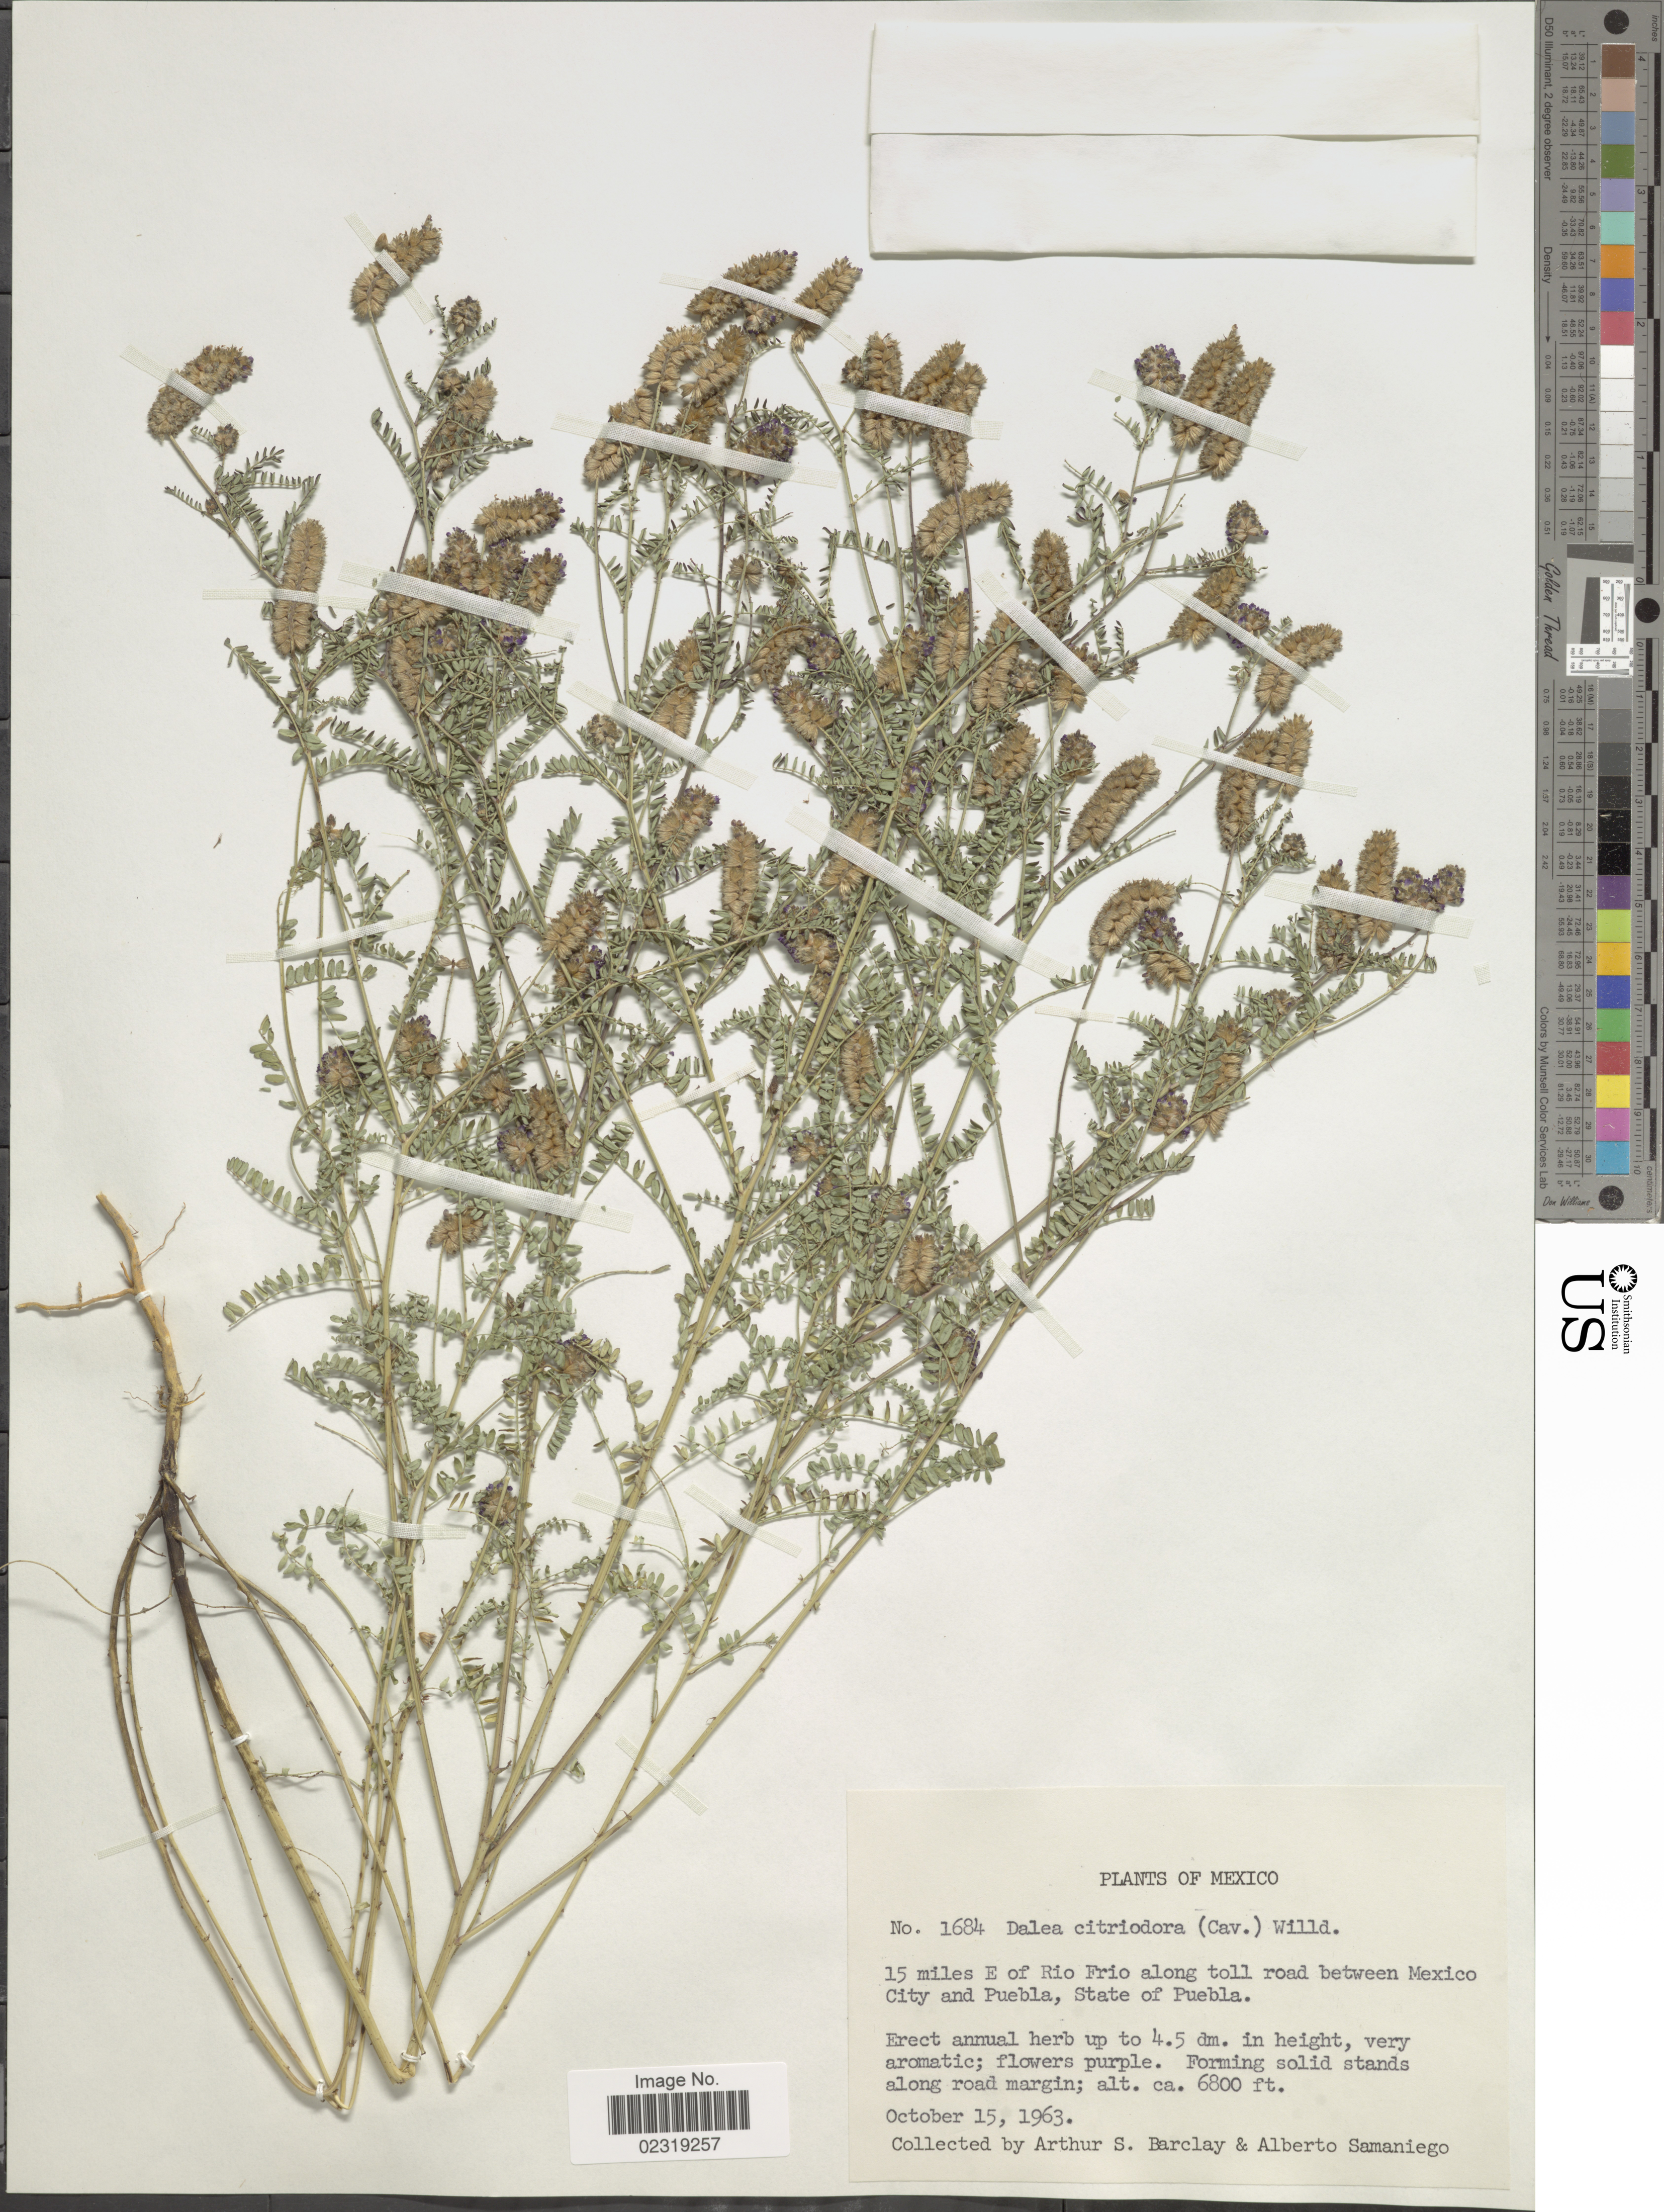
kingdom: Plantae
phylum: Tracheophyta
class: Magnoliopsida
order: Fabales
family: Fabaceae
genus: Dalea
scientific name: Dalea foliolosa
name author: (Aiton) Barneby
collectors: A. S. Barclay & A. Samaniego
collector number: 1684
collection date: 1963-10-15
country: Mexico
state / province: Puebla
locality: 15 miles E of Rio Frio along toll road between Mexico City and Puebla, State of Puebla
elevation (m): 2073